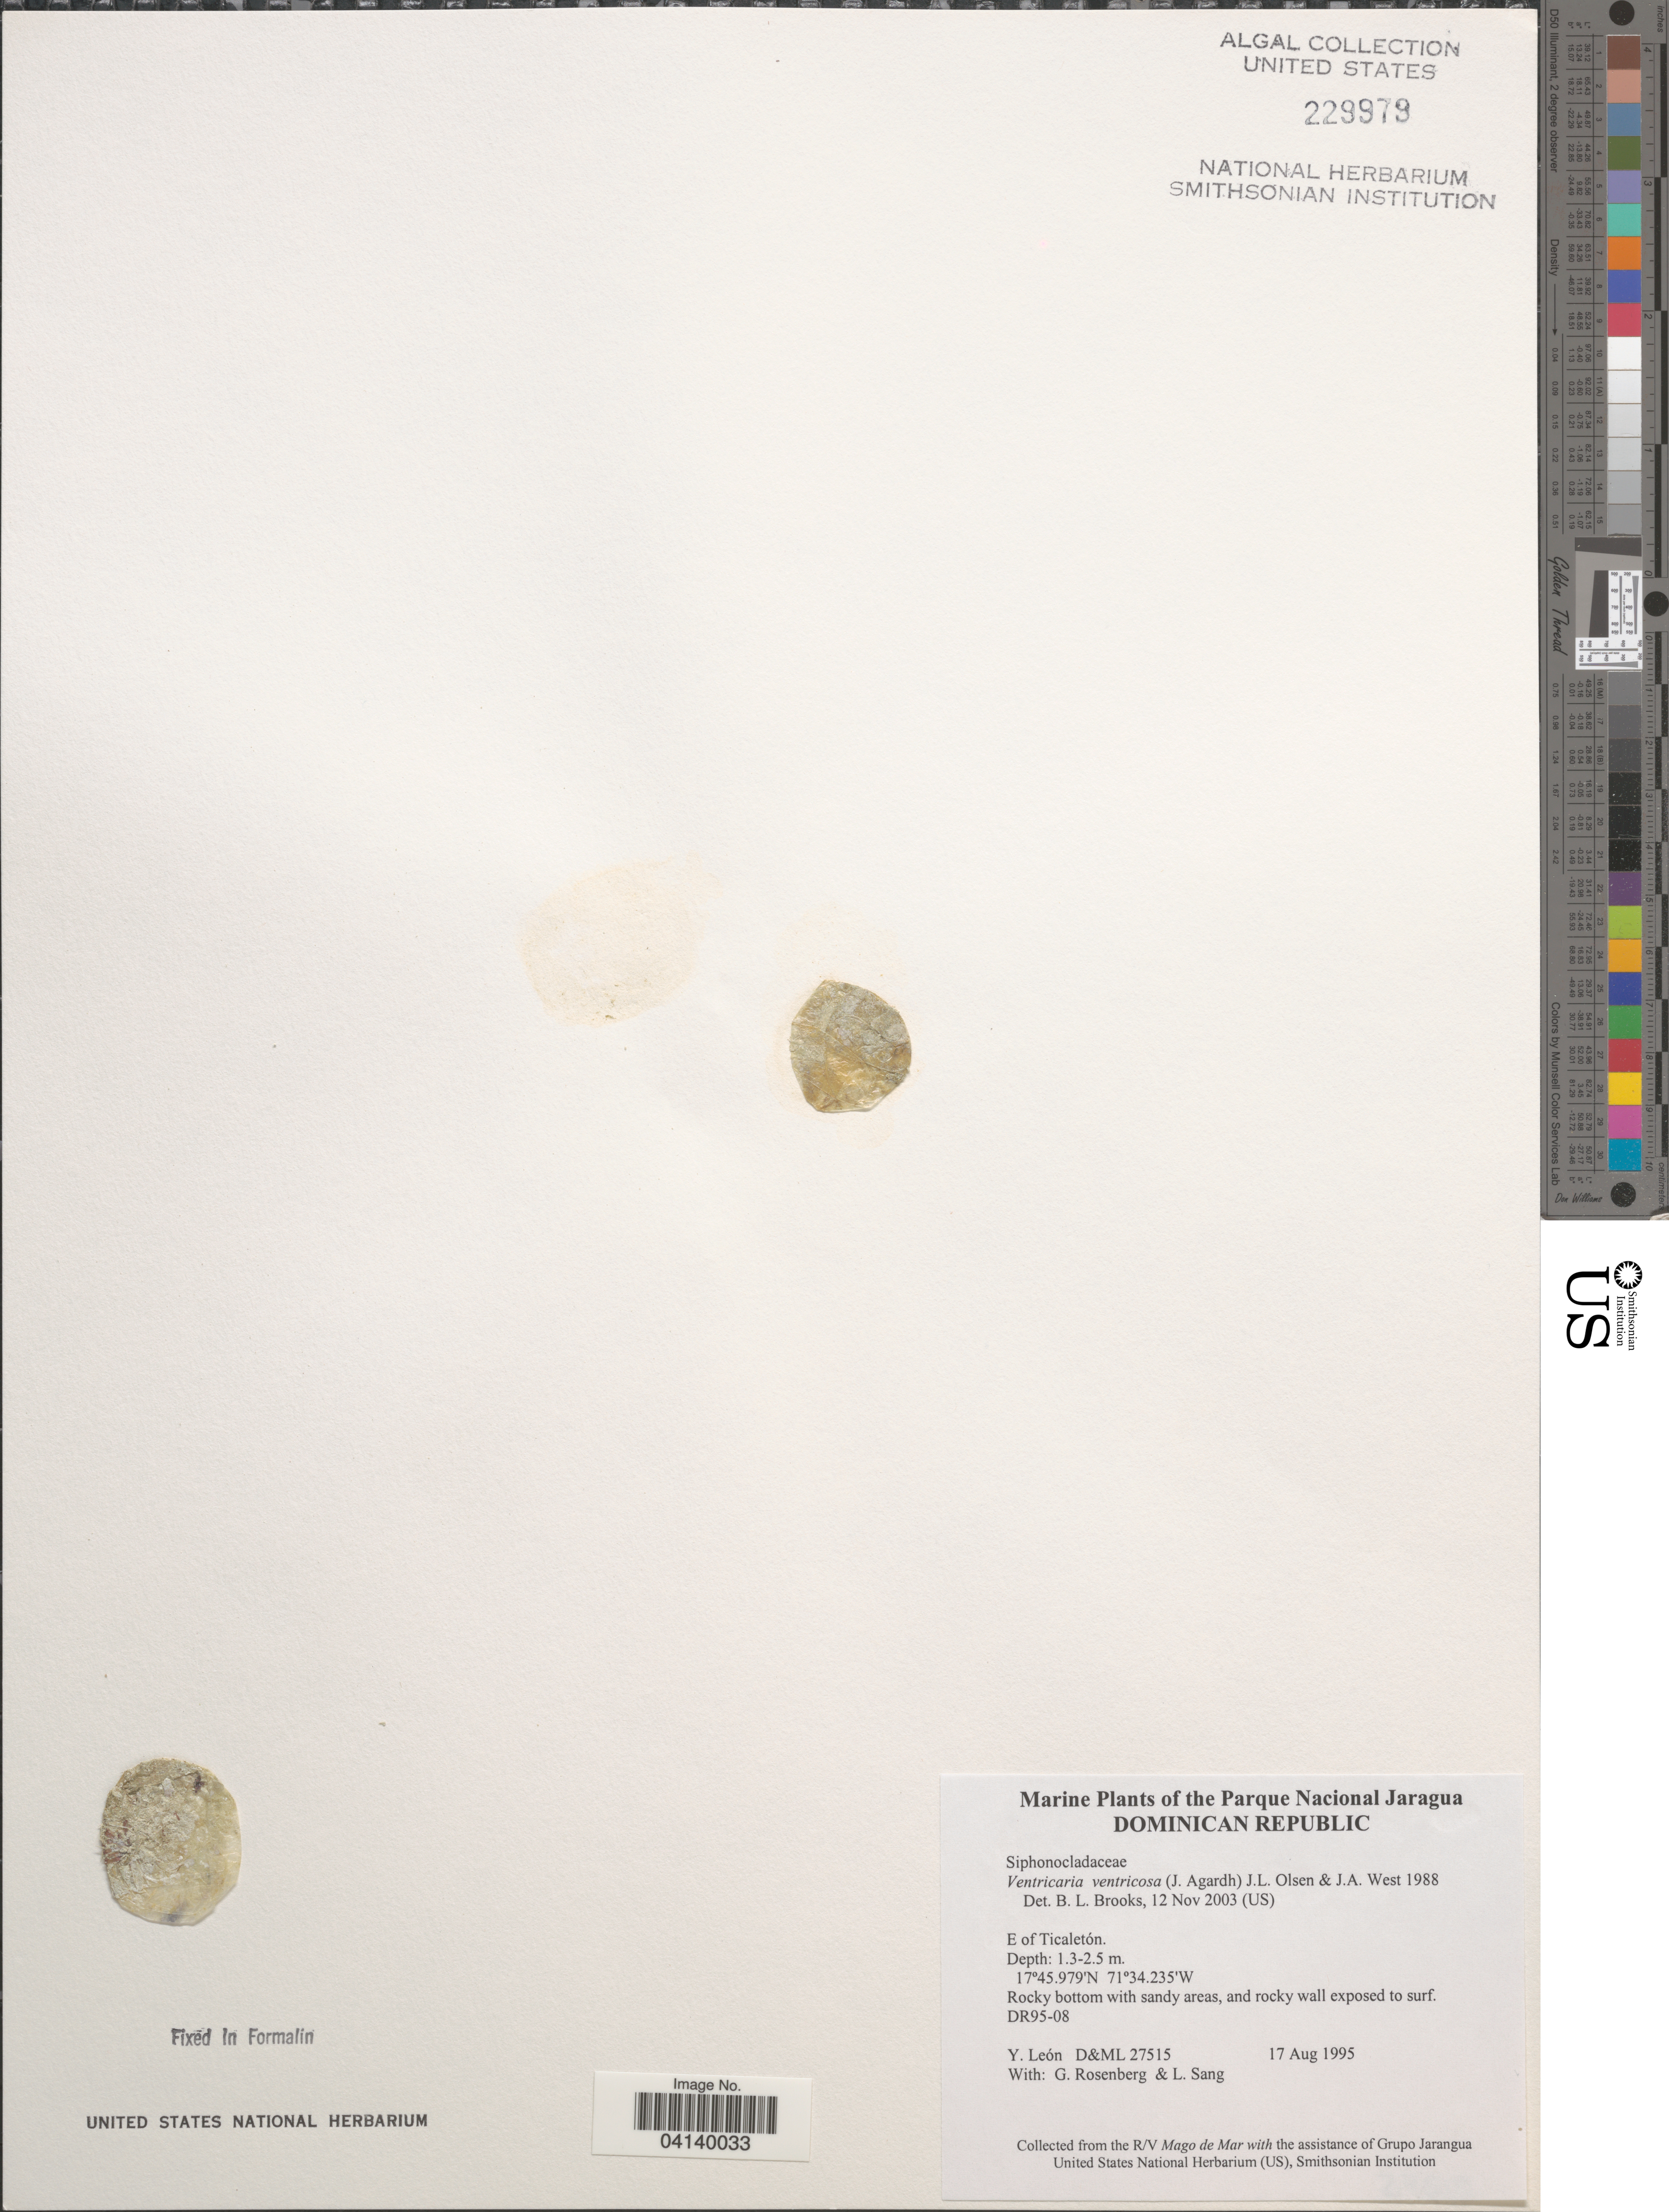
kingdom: Plantae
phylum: Chlorophyta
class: Ulvophyceae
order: Siphonocladales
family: Valoniaceae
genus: Valonia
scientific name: Valonia ventricosa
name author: J. Agardh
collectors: Y. León, G. Rosenberg & L. Sang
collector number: D&ML27515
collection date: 1995-08-17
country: Dominican Republic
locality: Parque Nacional Jaragua. E of Ticaletón.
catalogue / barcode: US 229979